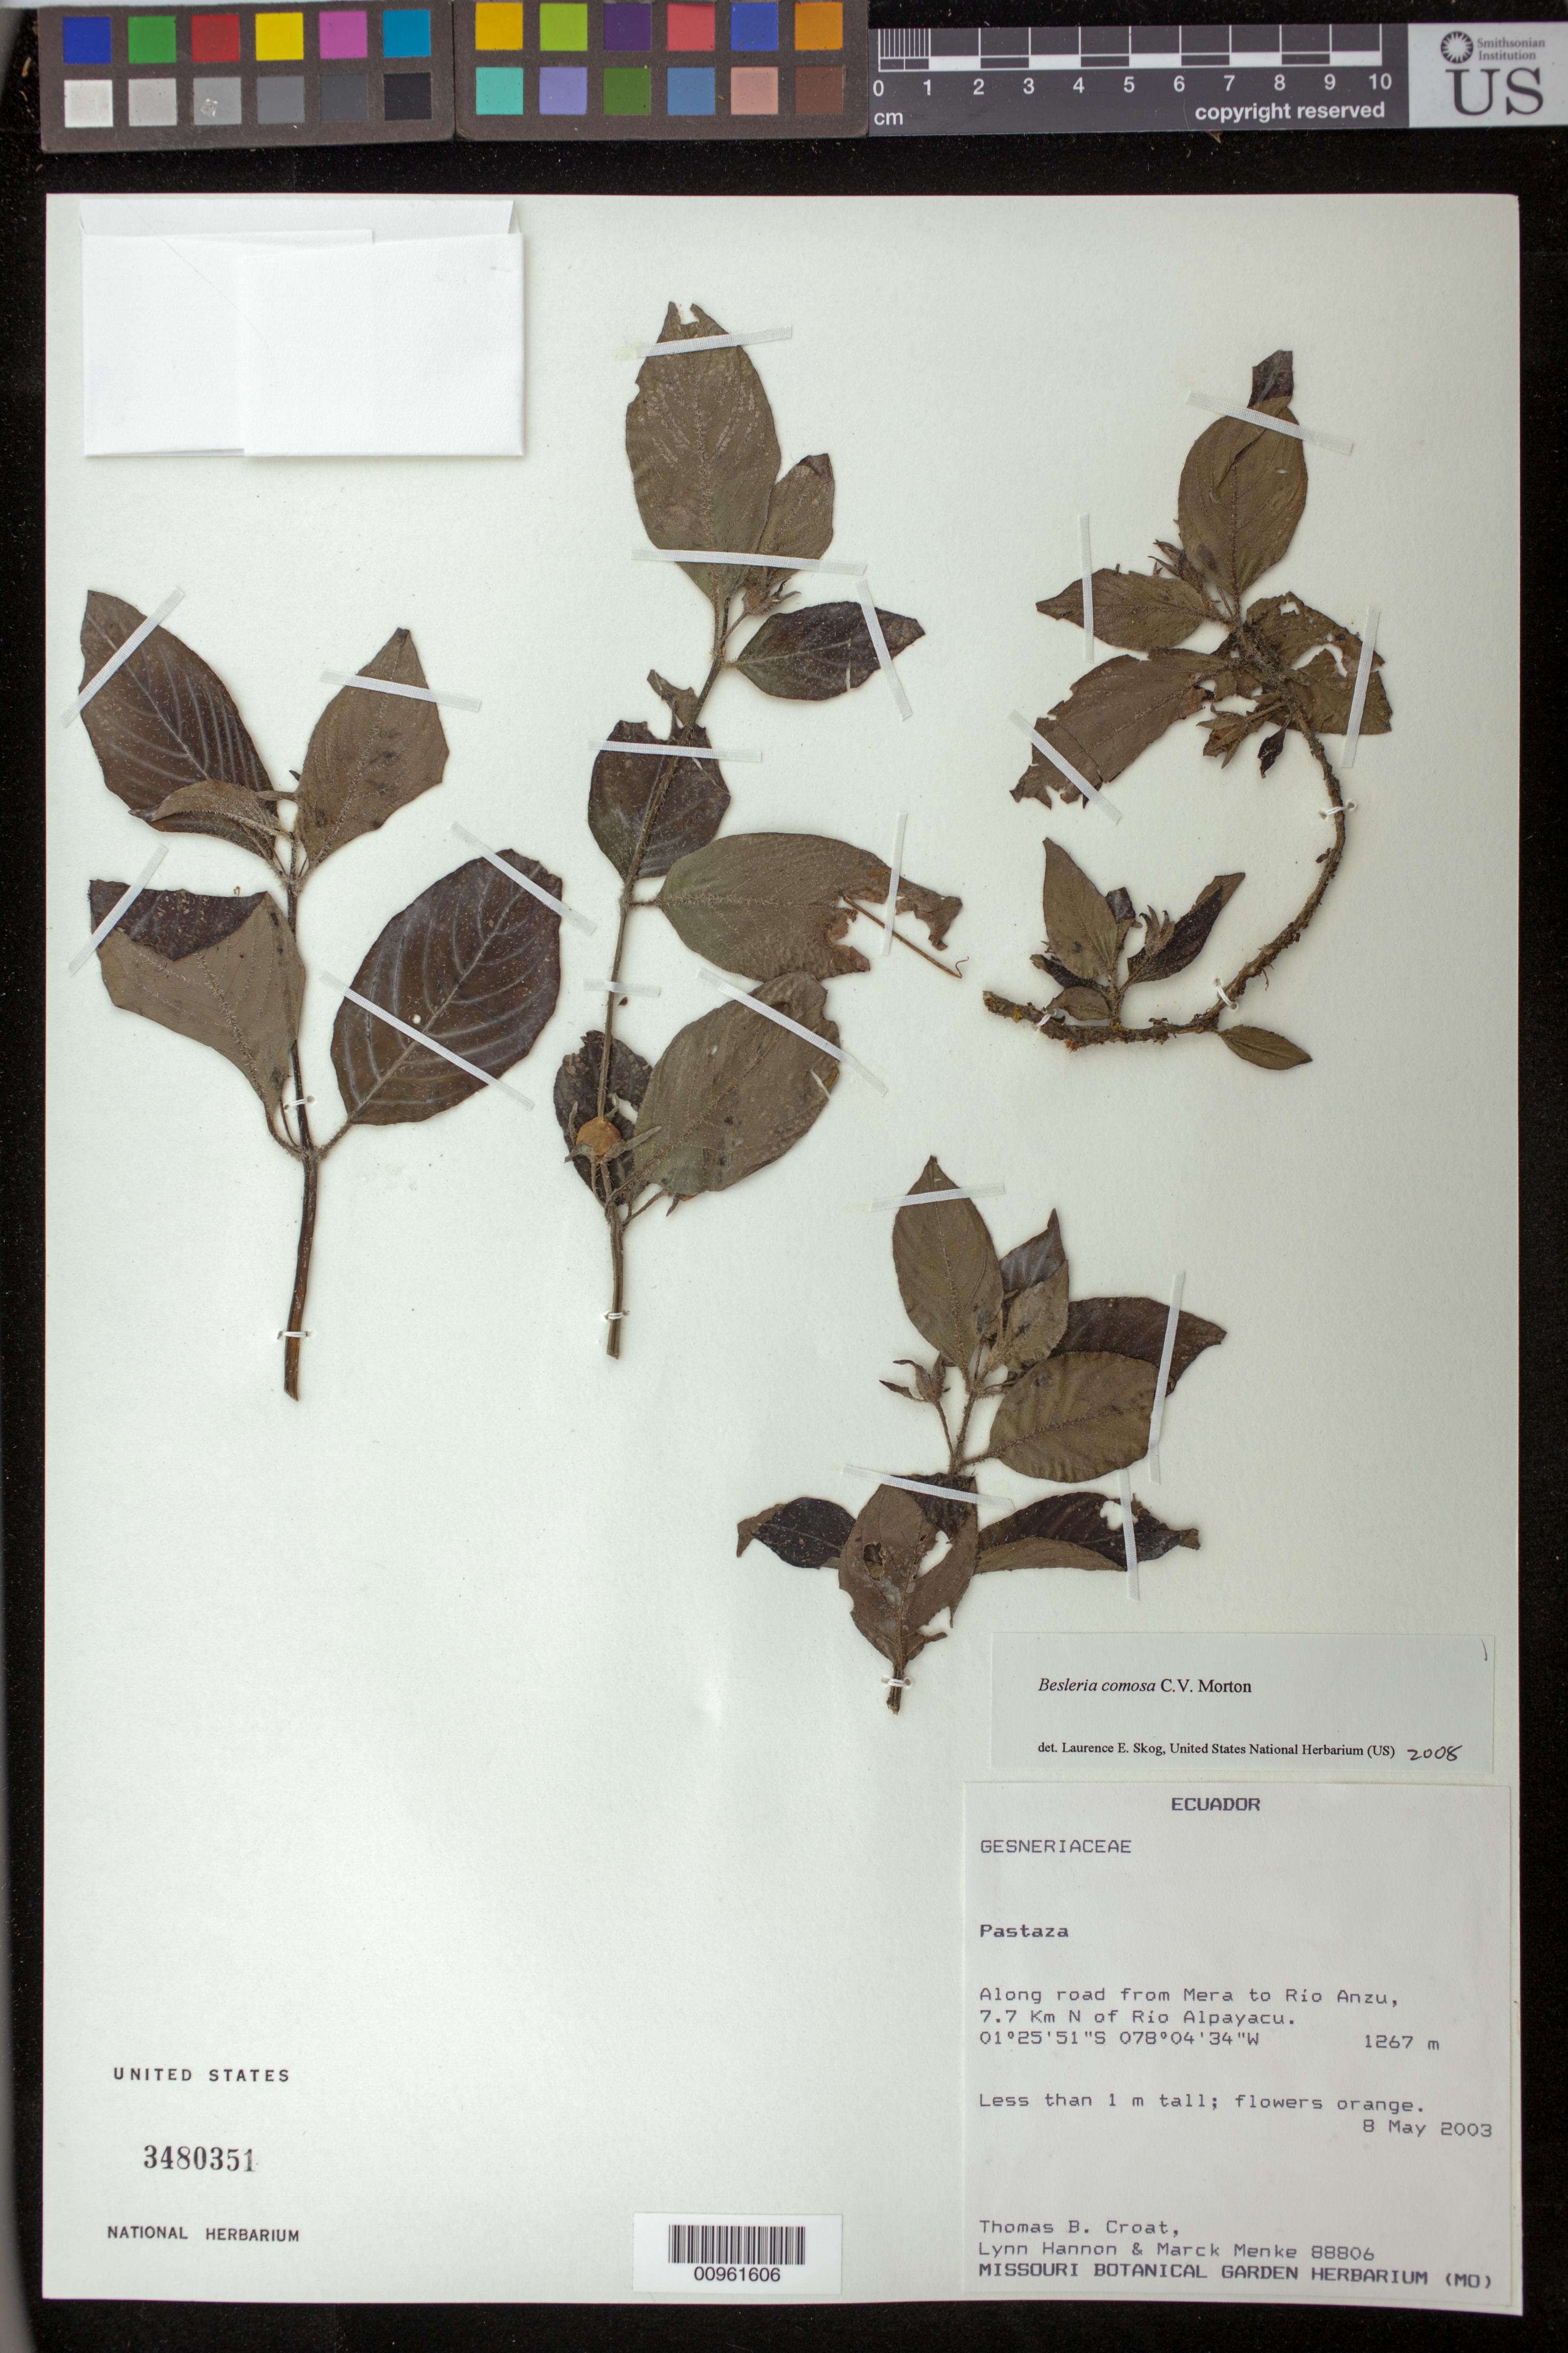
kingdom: Plantae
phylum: Tracheophyta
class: Magnoliopsida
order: Lamiales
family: Gesneriaceae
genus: Besleria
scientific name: Besleria comosa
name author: C.V. Morton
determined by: Skog, Laurence E.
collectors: T. B. Croat, L. Hannon & M. Menke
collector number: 88806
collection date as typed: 08 May 2003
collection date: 2003-05-08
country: Ecuador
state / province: Pastaza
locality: Along road from Mera to Río Anzu, 7.7 Km N of Río Alpayacu.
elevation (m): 1267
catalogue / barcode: US 3480351